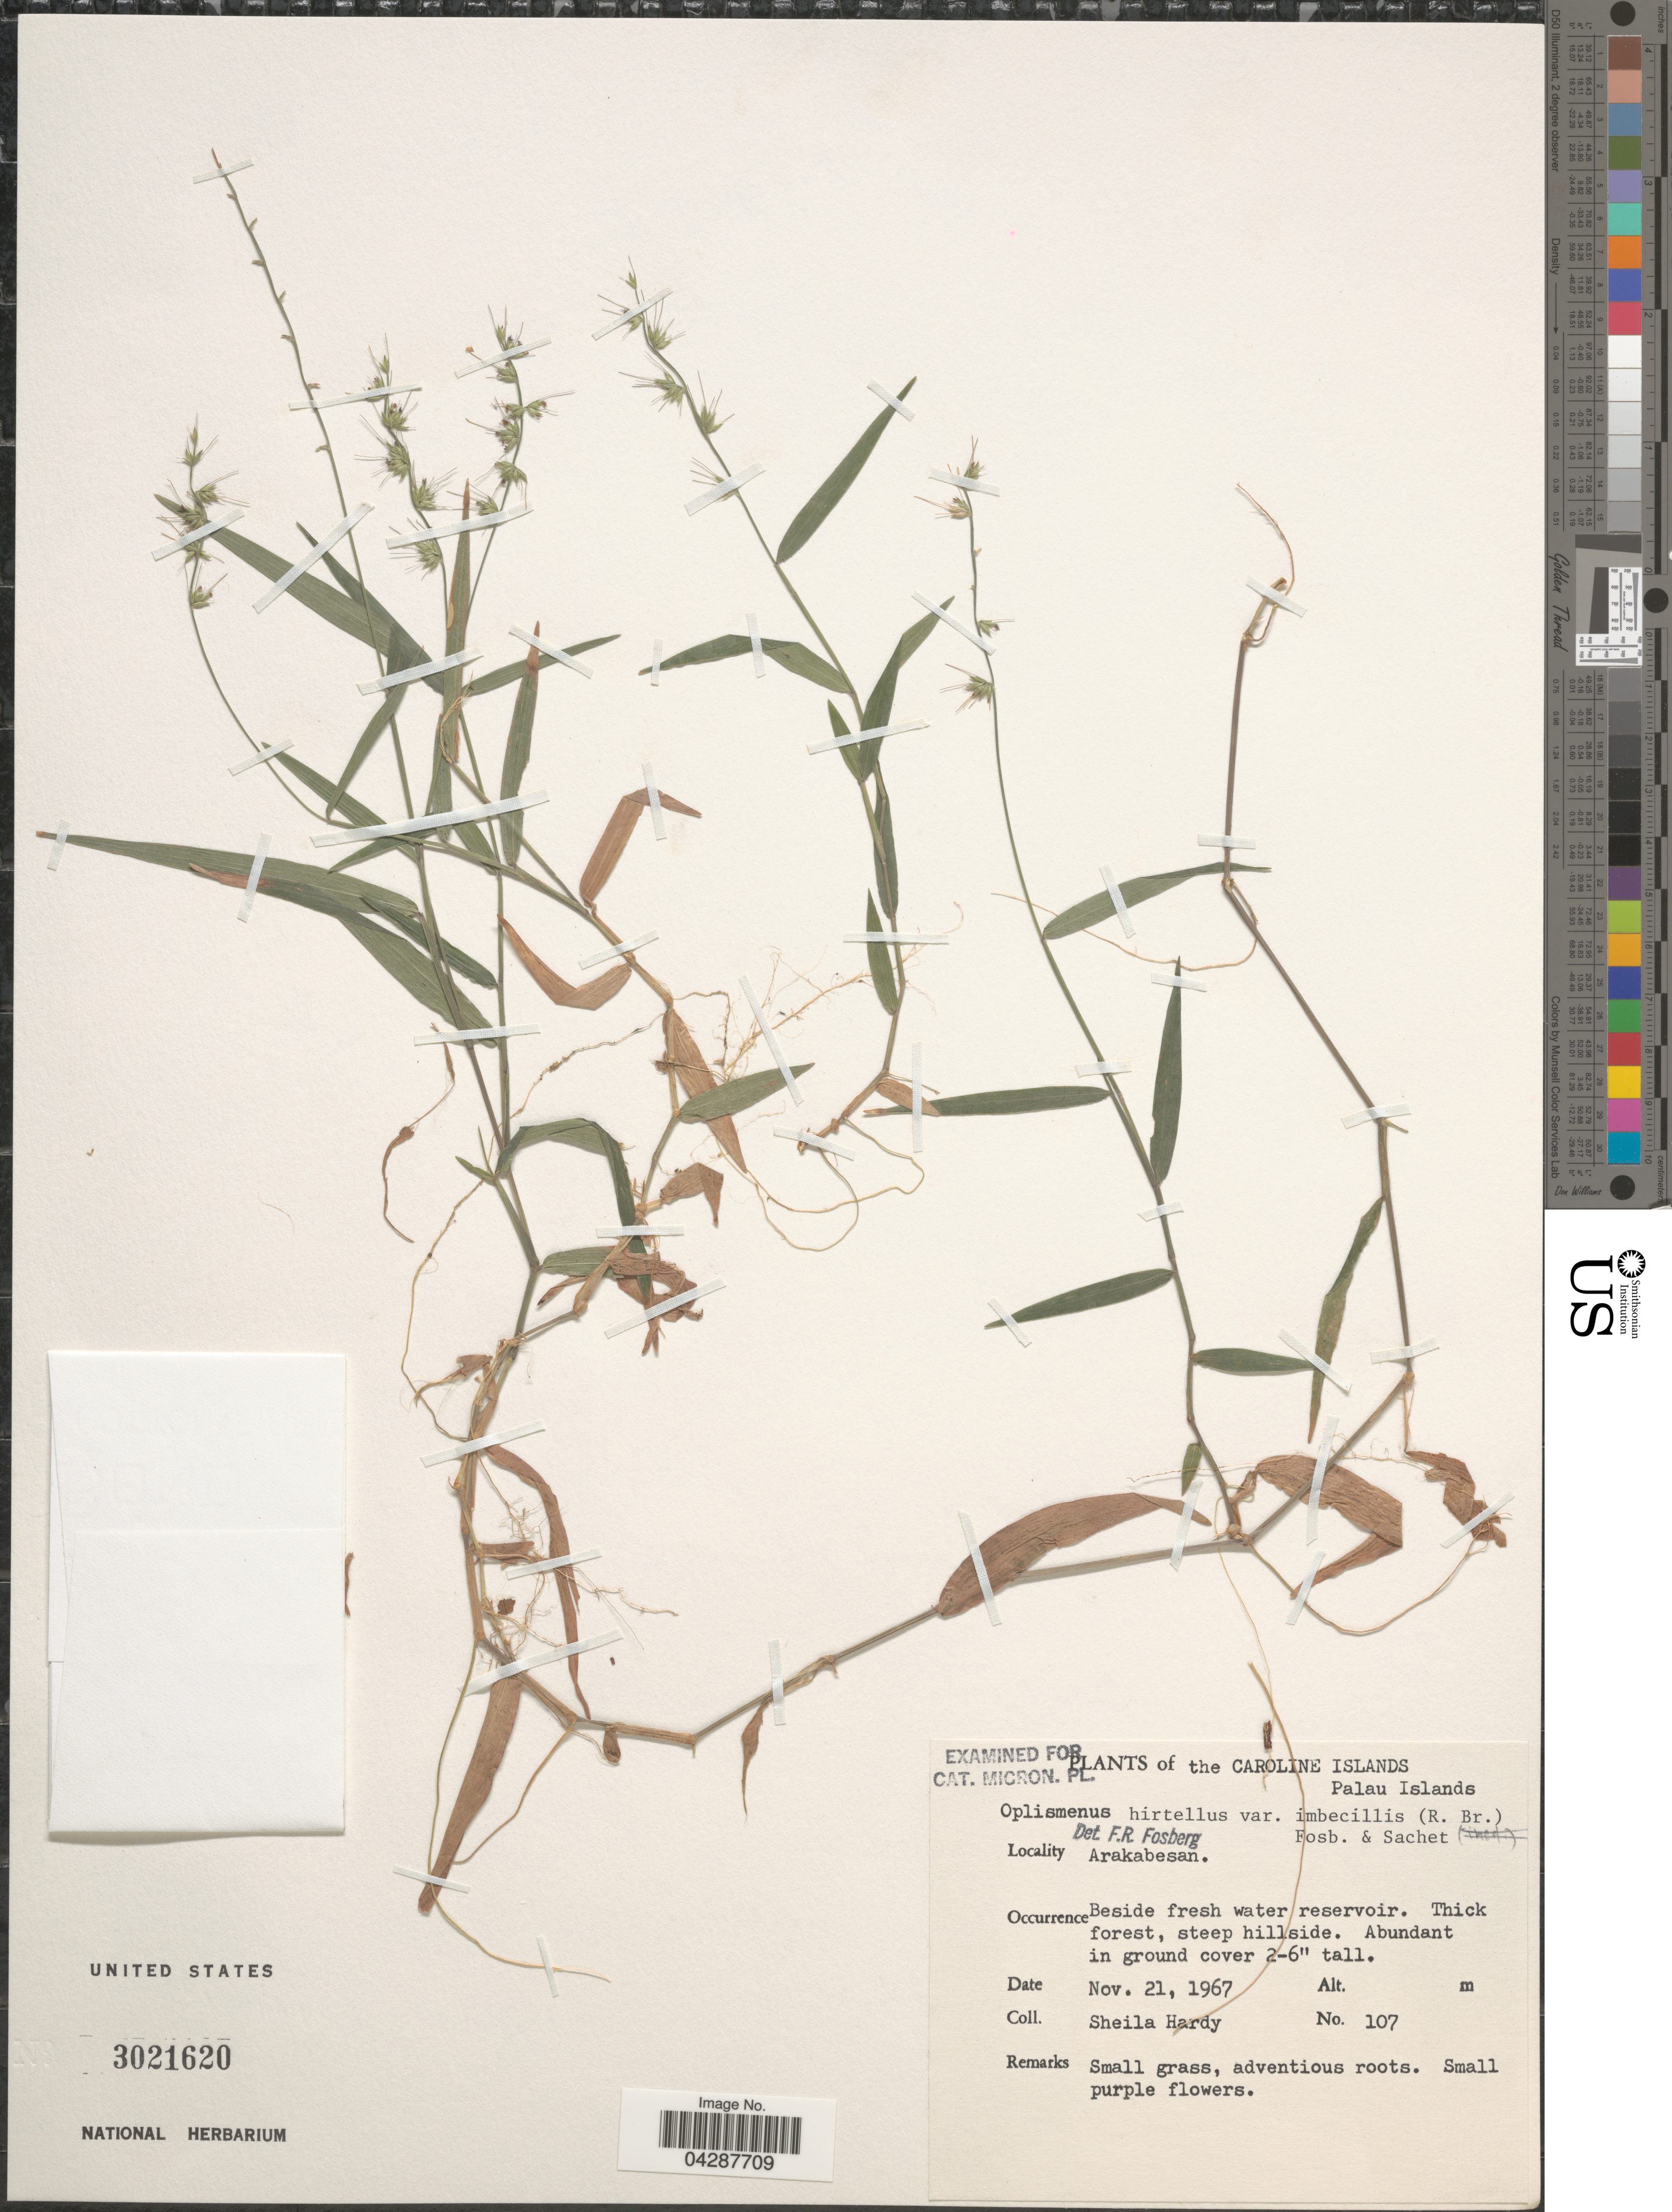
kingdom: Plantae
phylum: Tracheophyta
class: Liliopsida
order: Poales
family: Poaceae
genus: Oplismenus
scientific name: Oplismenus hirtellus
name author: (L.) P. Beauv.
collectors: S. Hardy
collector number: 107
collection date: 1967-11-21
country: Palau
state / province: Koror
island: Ngerekebesang [Arakabesan]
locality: The Caroline Islands. Palau Islands. Arakabesan. Beside fresh water reservoir.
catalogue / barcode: US 3021620